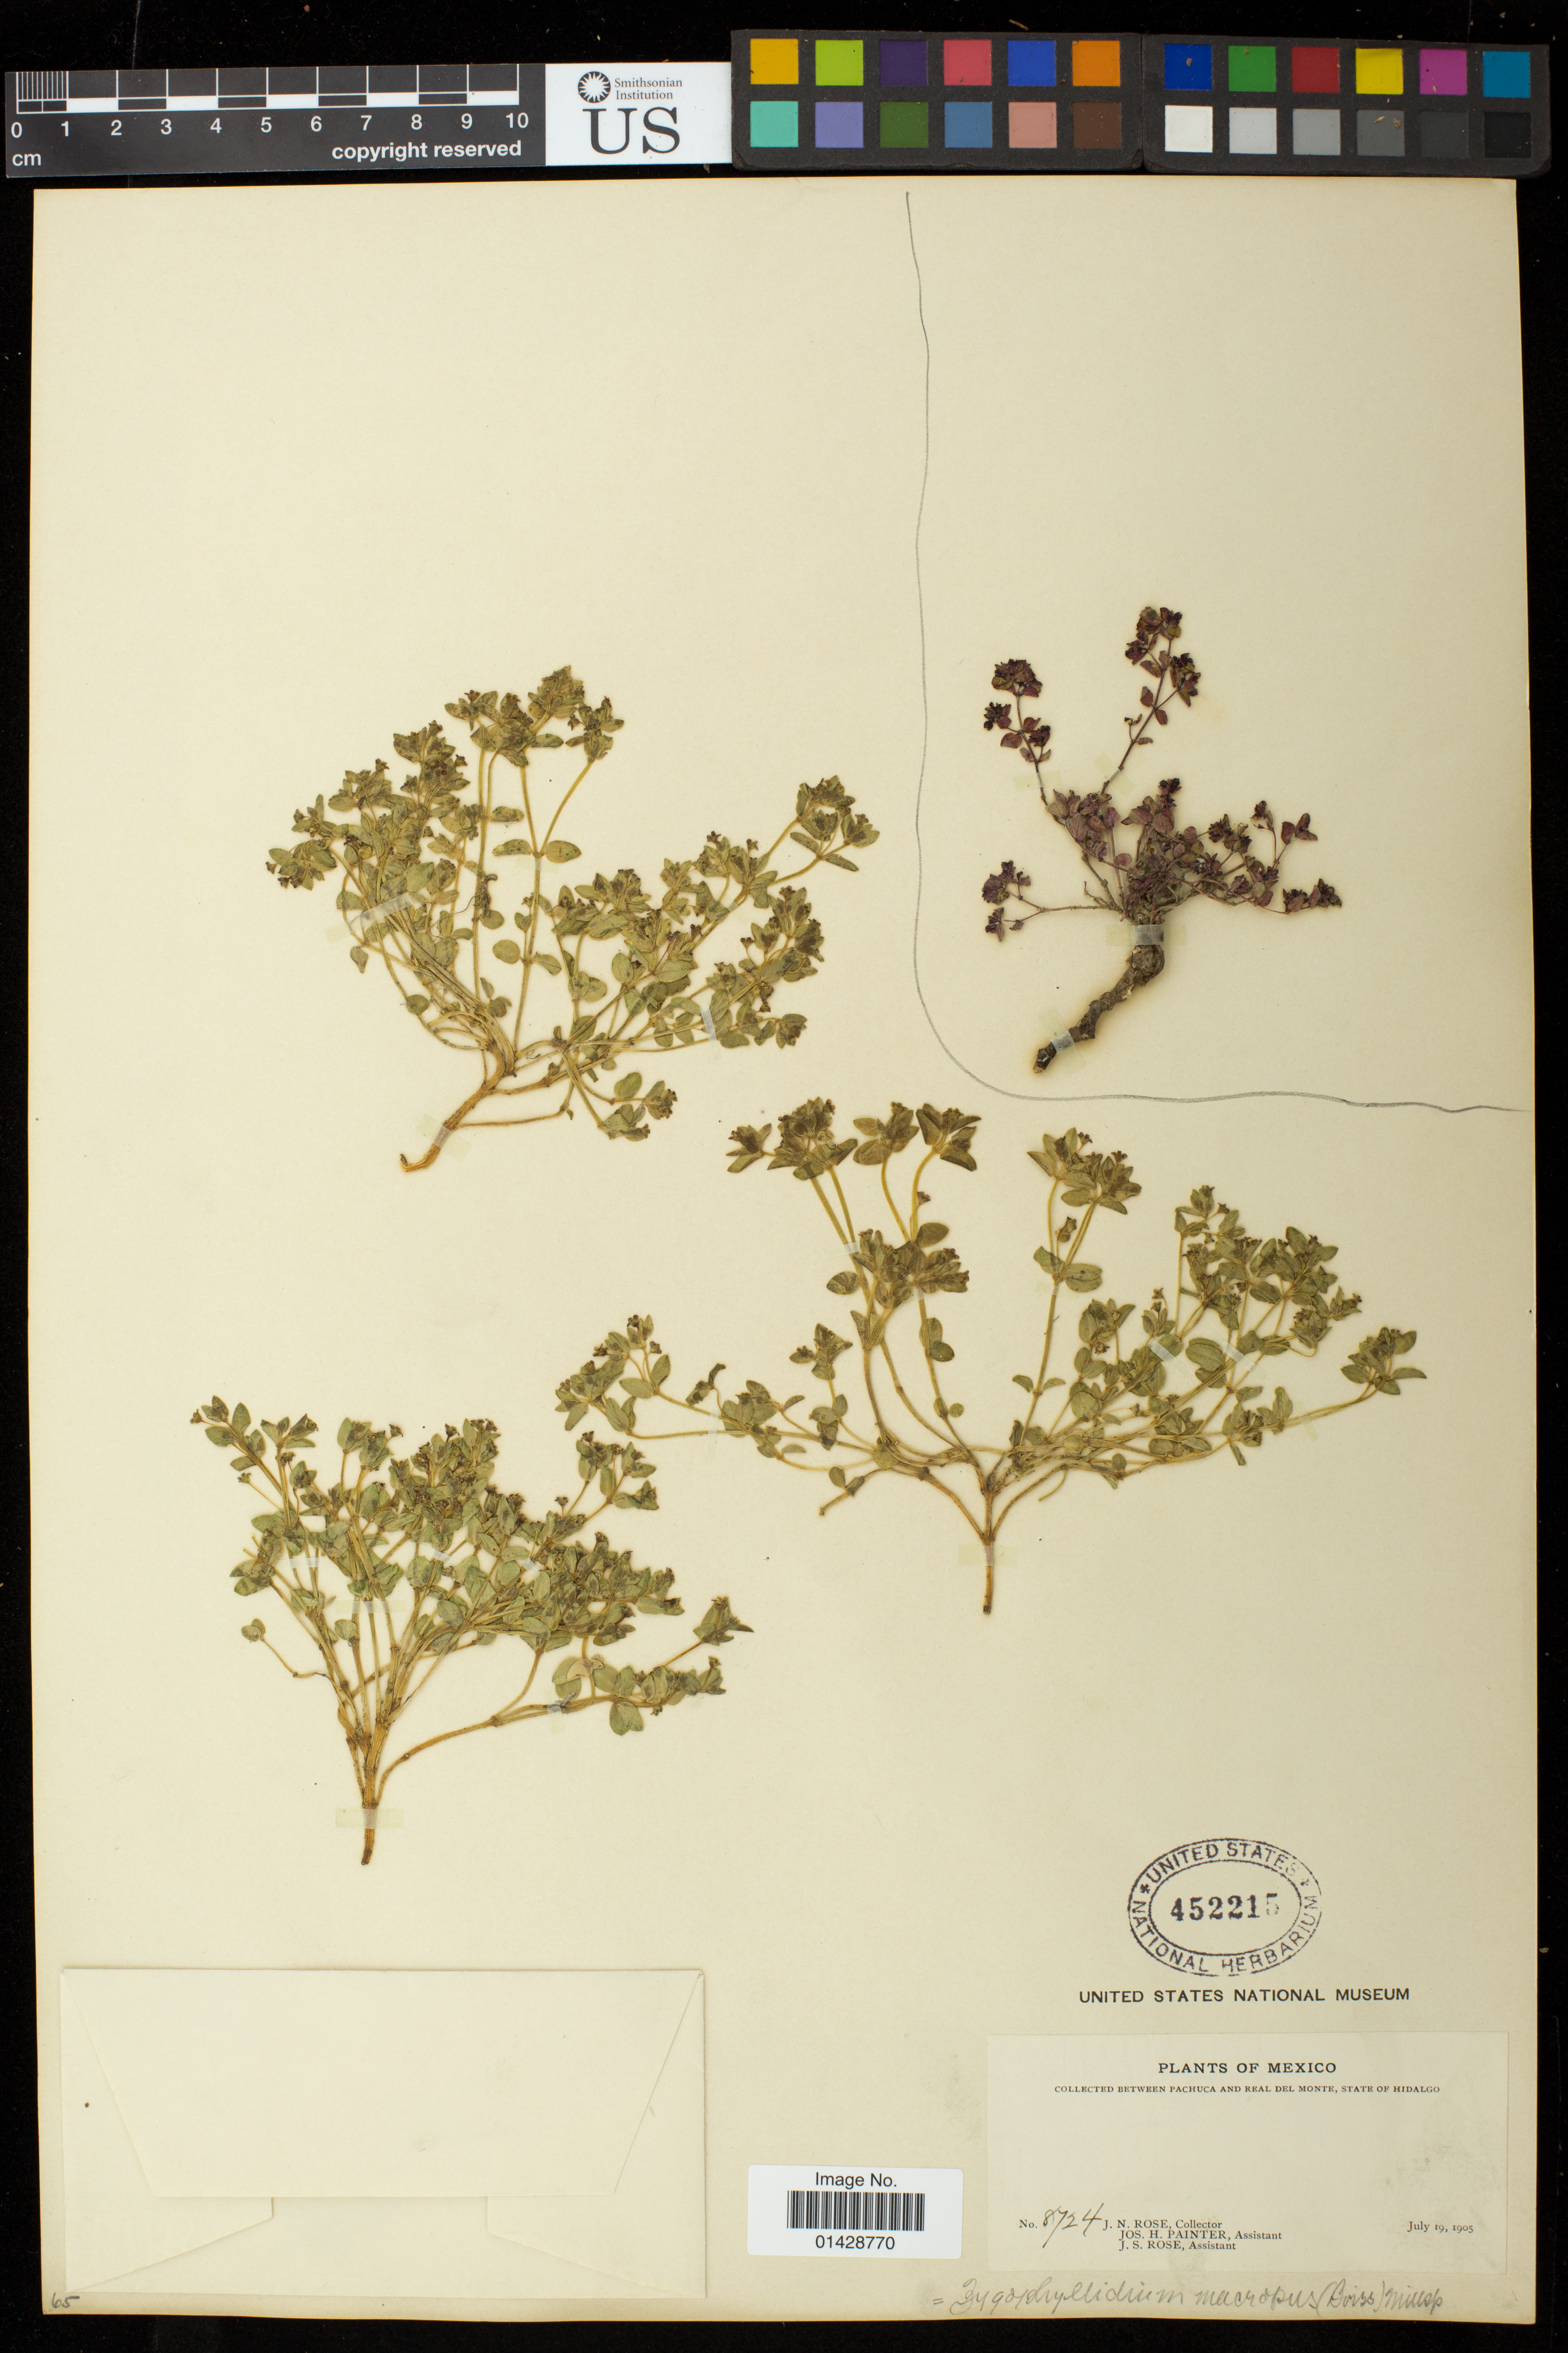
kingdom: Plantae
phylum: Tracheophyta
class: Magnoliopsida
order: Malpighiales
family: Euphorbiaceae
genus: Euphorbia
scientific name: Euphorbia macropus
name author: (Klotzsch & Garcke) Boiss.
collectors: J. N. Rose, J. H. Painter & J. S. Rose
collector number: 8724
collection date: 1905-07-19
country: Mexico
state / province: Hidalgo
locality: Between Pachuca and Real Del Monte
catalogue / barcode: US 452215